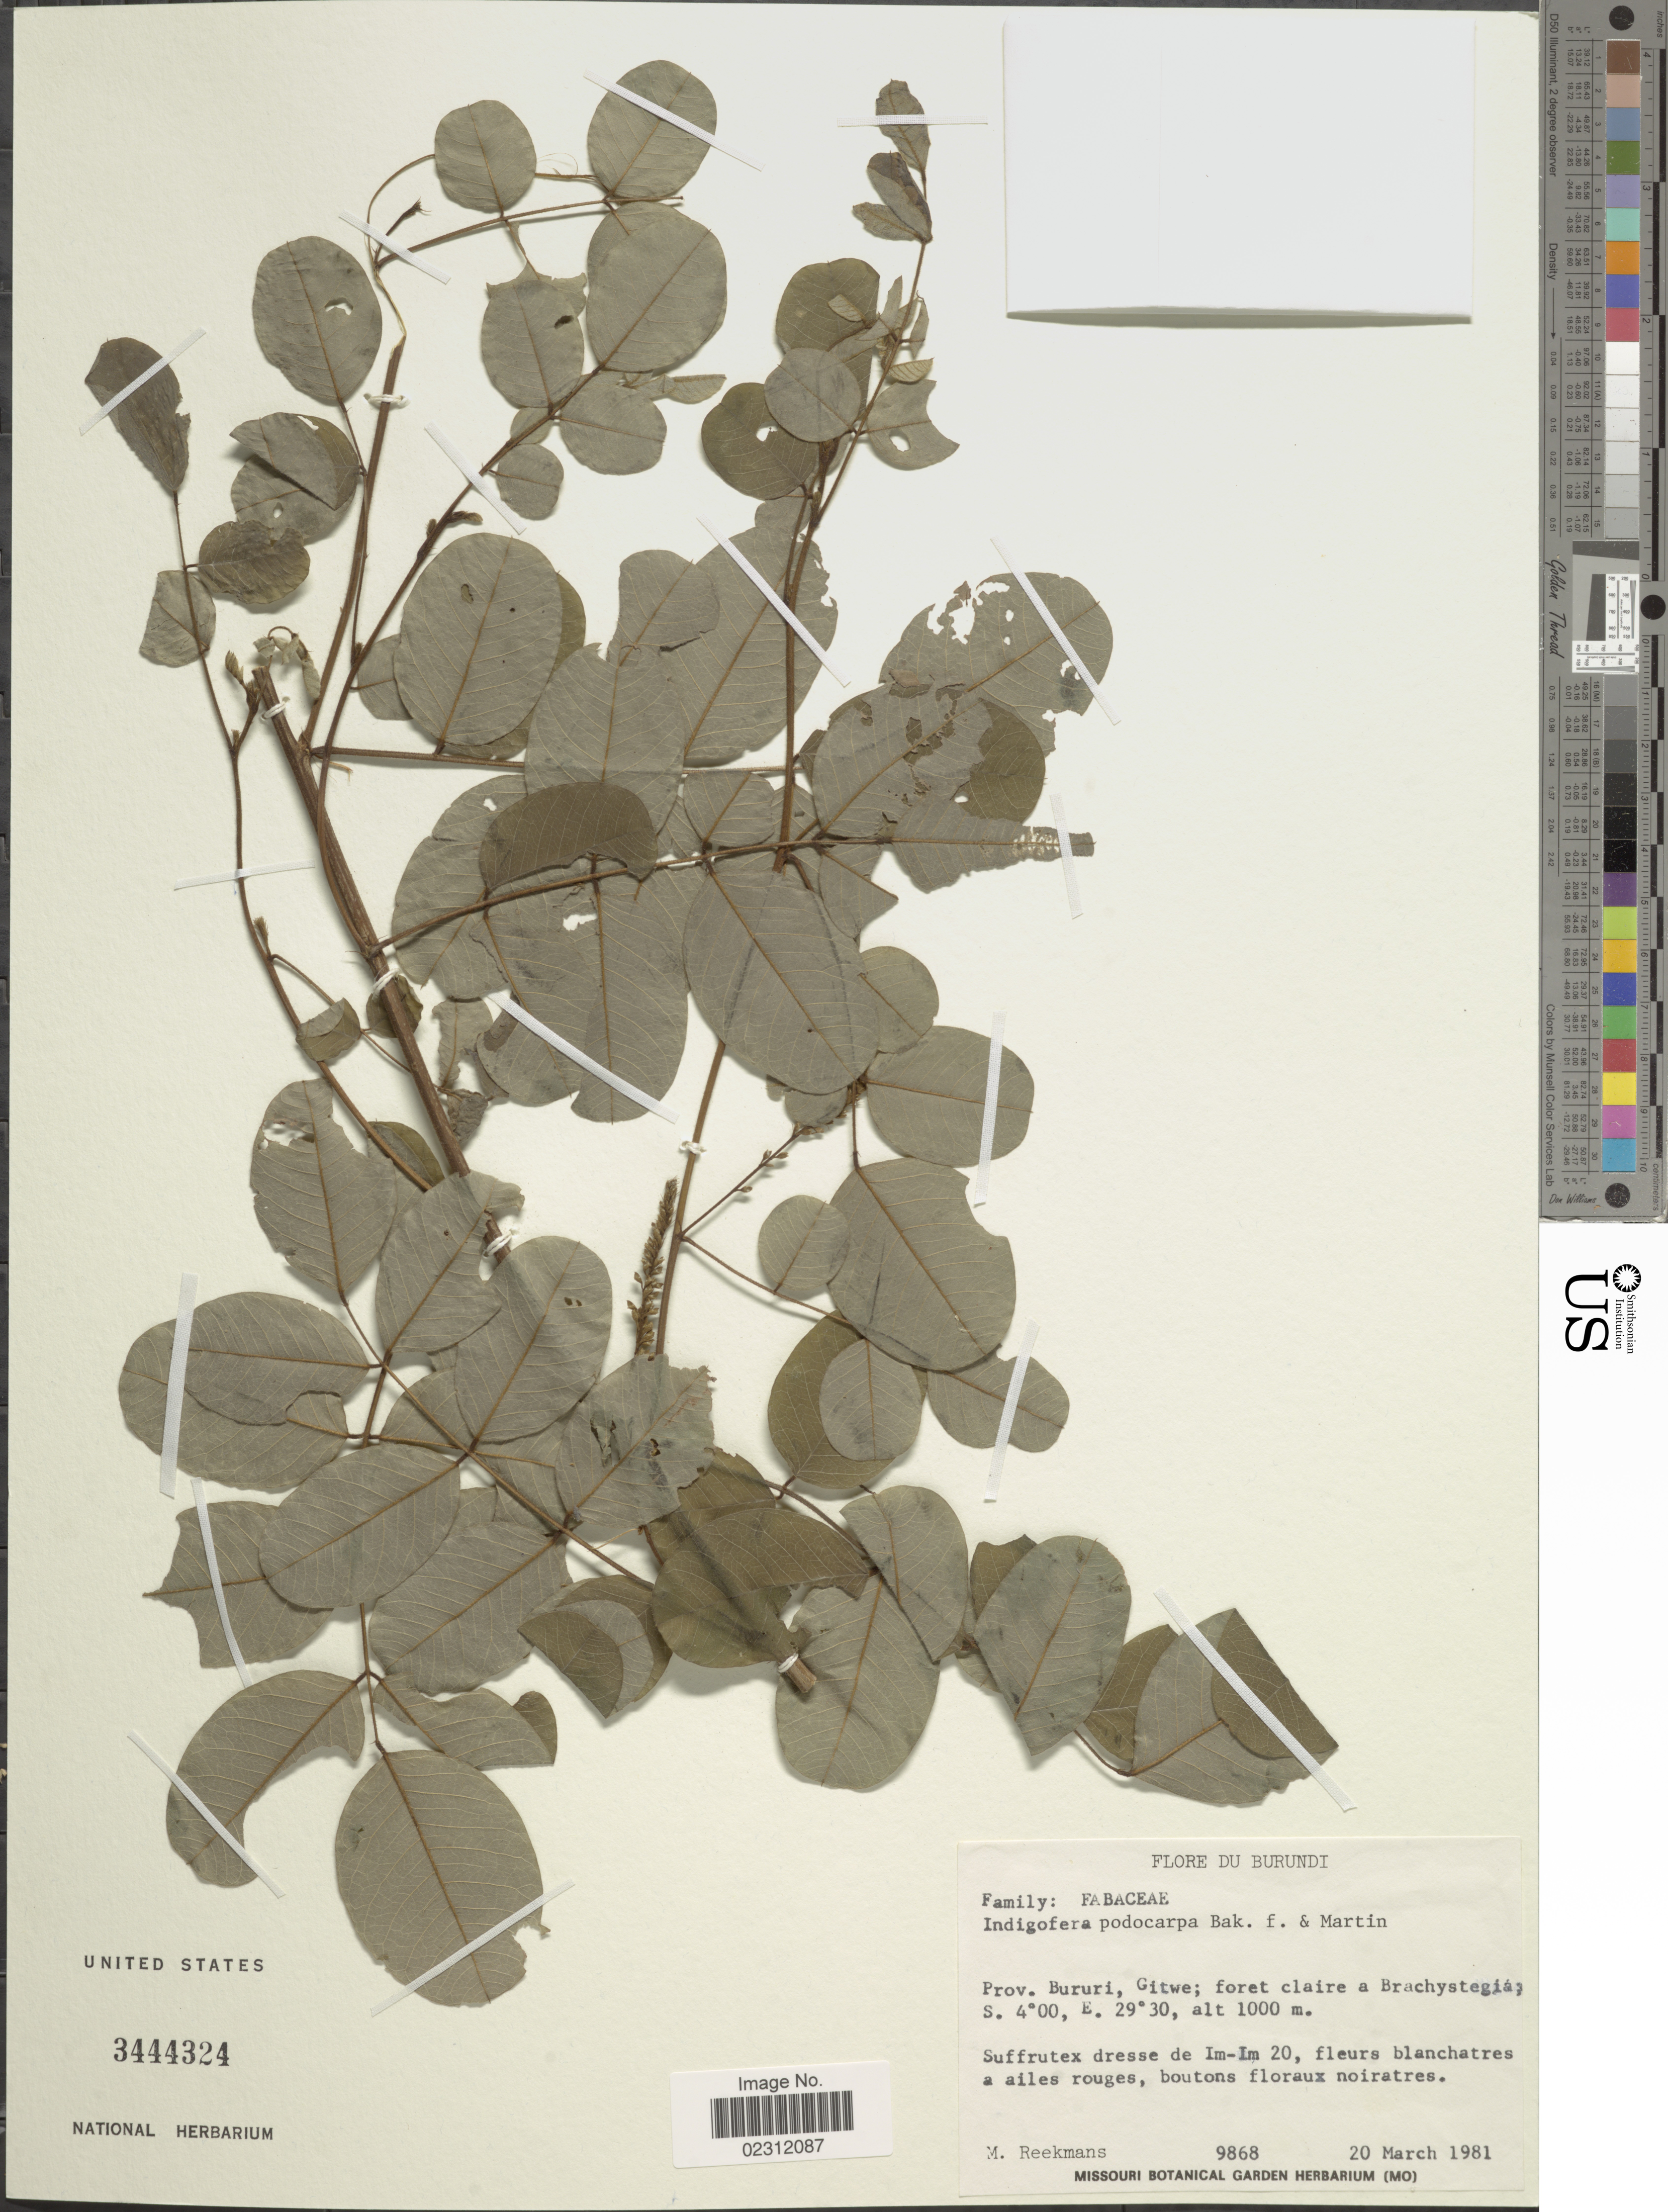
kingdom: Plantae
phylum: Tracheophyta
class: Magnoliopsida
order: Fabales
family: Fabaceae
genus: Indigofera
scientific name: Indigofera podocarpa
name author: Baker f. & Martin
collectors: M. Reekmans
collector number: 9868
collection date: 1981-03-20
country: Burundi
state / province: Bururi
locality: Gitwe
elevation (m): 1000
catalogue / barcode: US 3444324